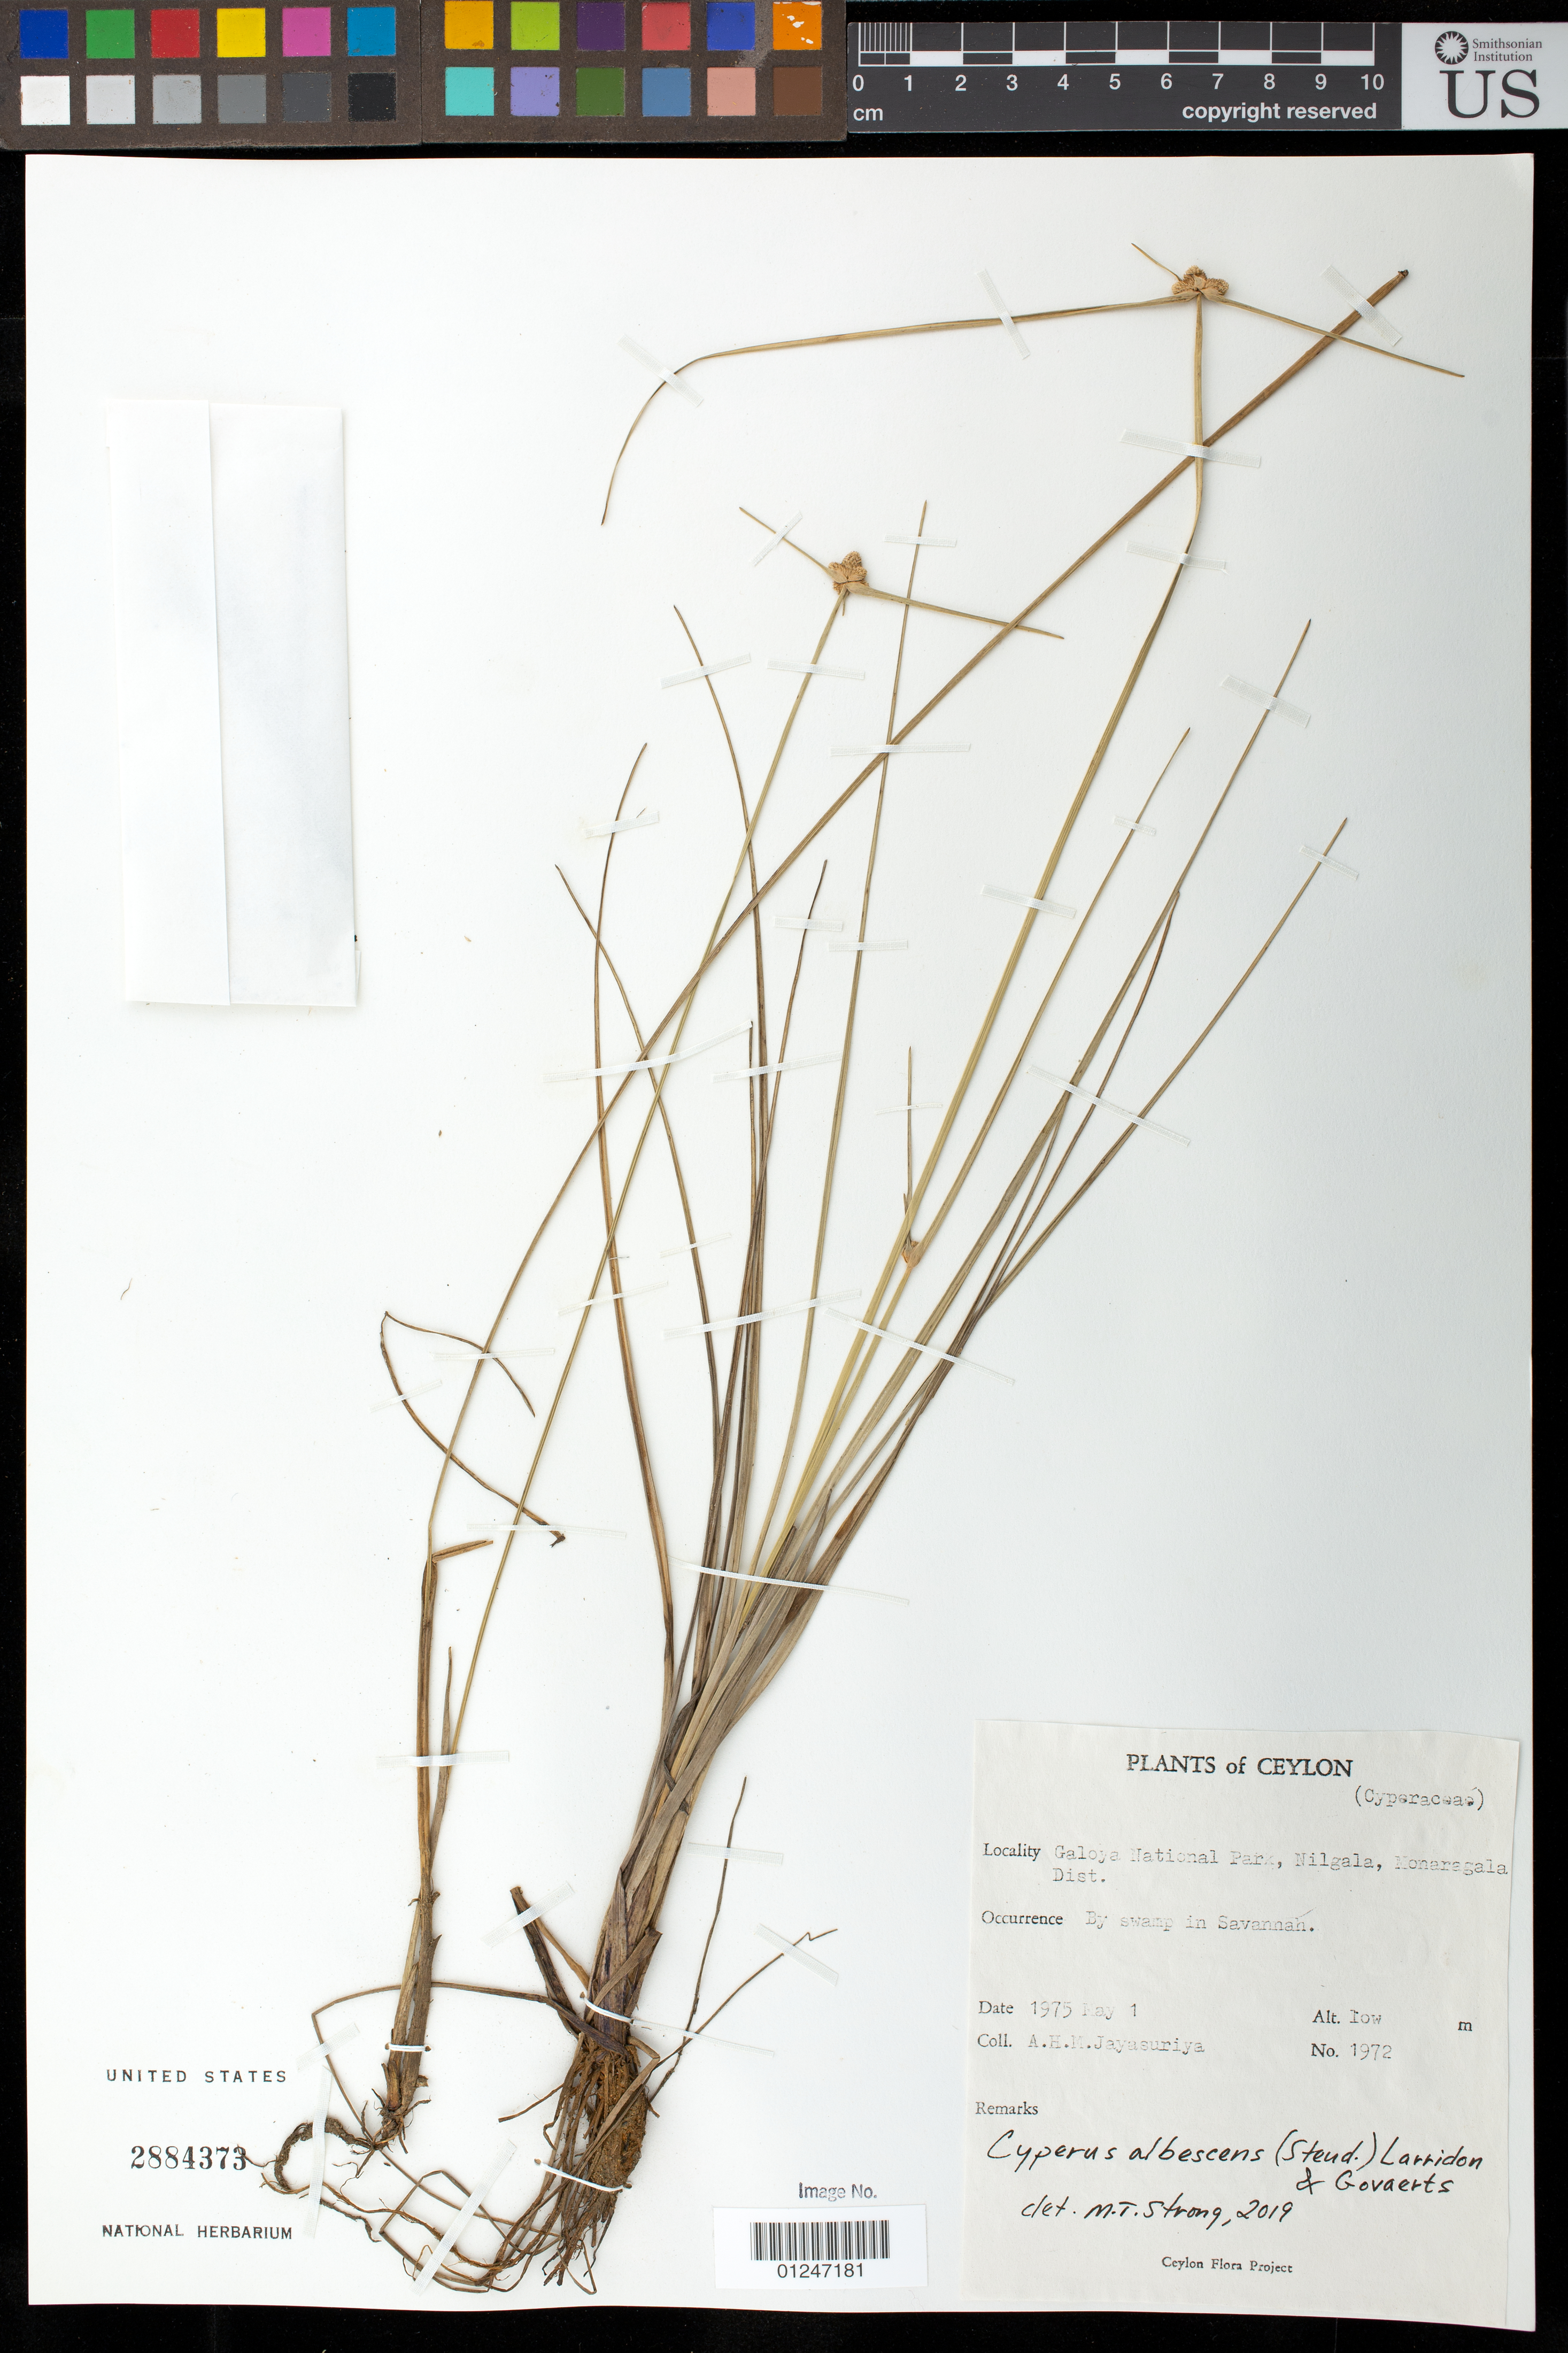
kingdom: Plantae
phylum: Tracheophyta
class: Liliopsida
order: Poales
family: Cyperaceae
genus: Cyperus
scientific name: Cyperus albescens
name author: (Steud.) Larridon & Govaerts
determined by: Strong, Mark T., (BOT), Smithsonian Institution - National Museum of Natural History (UNITED STATES)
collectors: A. H. Jayasuriya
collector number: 1972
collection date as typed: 1 May 1975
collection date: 1975-05-01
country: Sri Lanka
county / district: Monaragala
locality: Galoya National Park, Nilgala.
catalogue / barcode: US 2884373